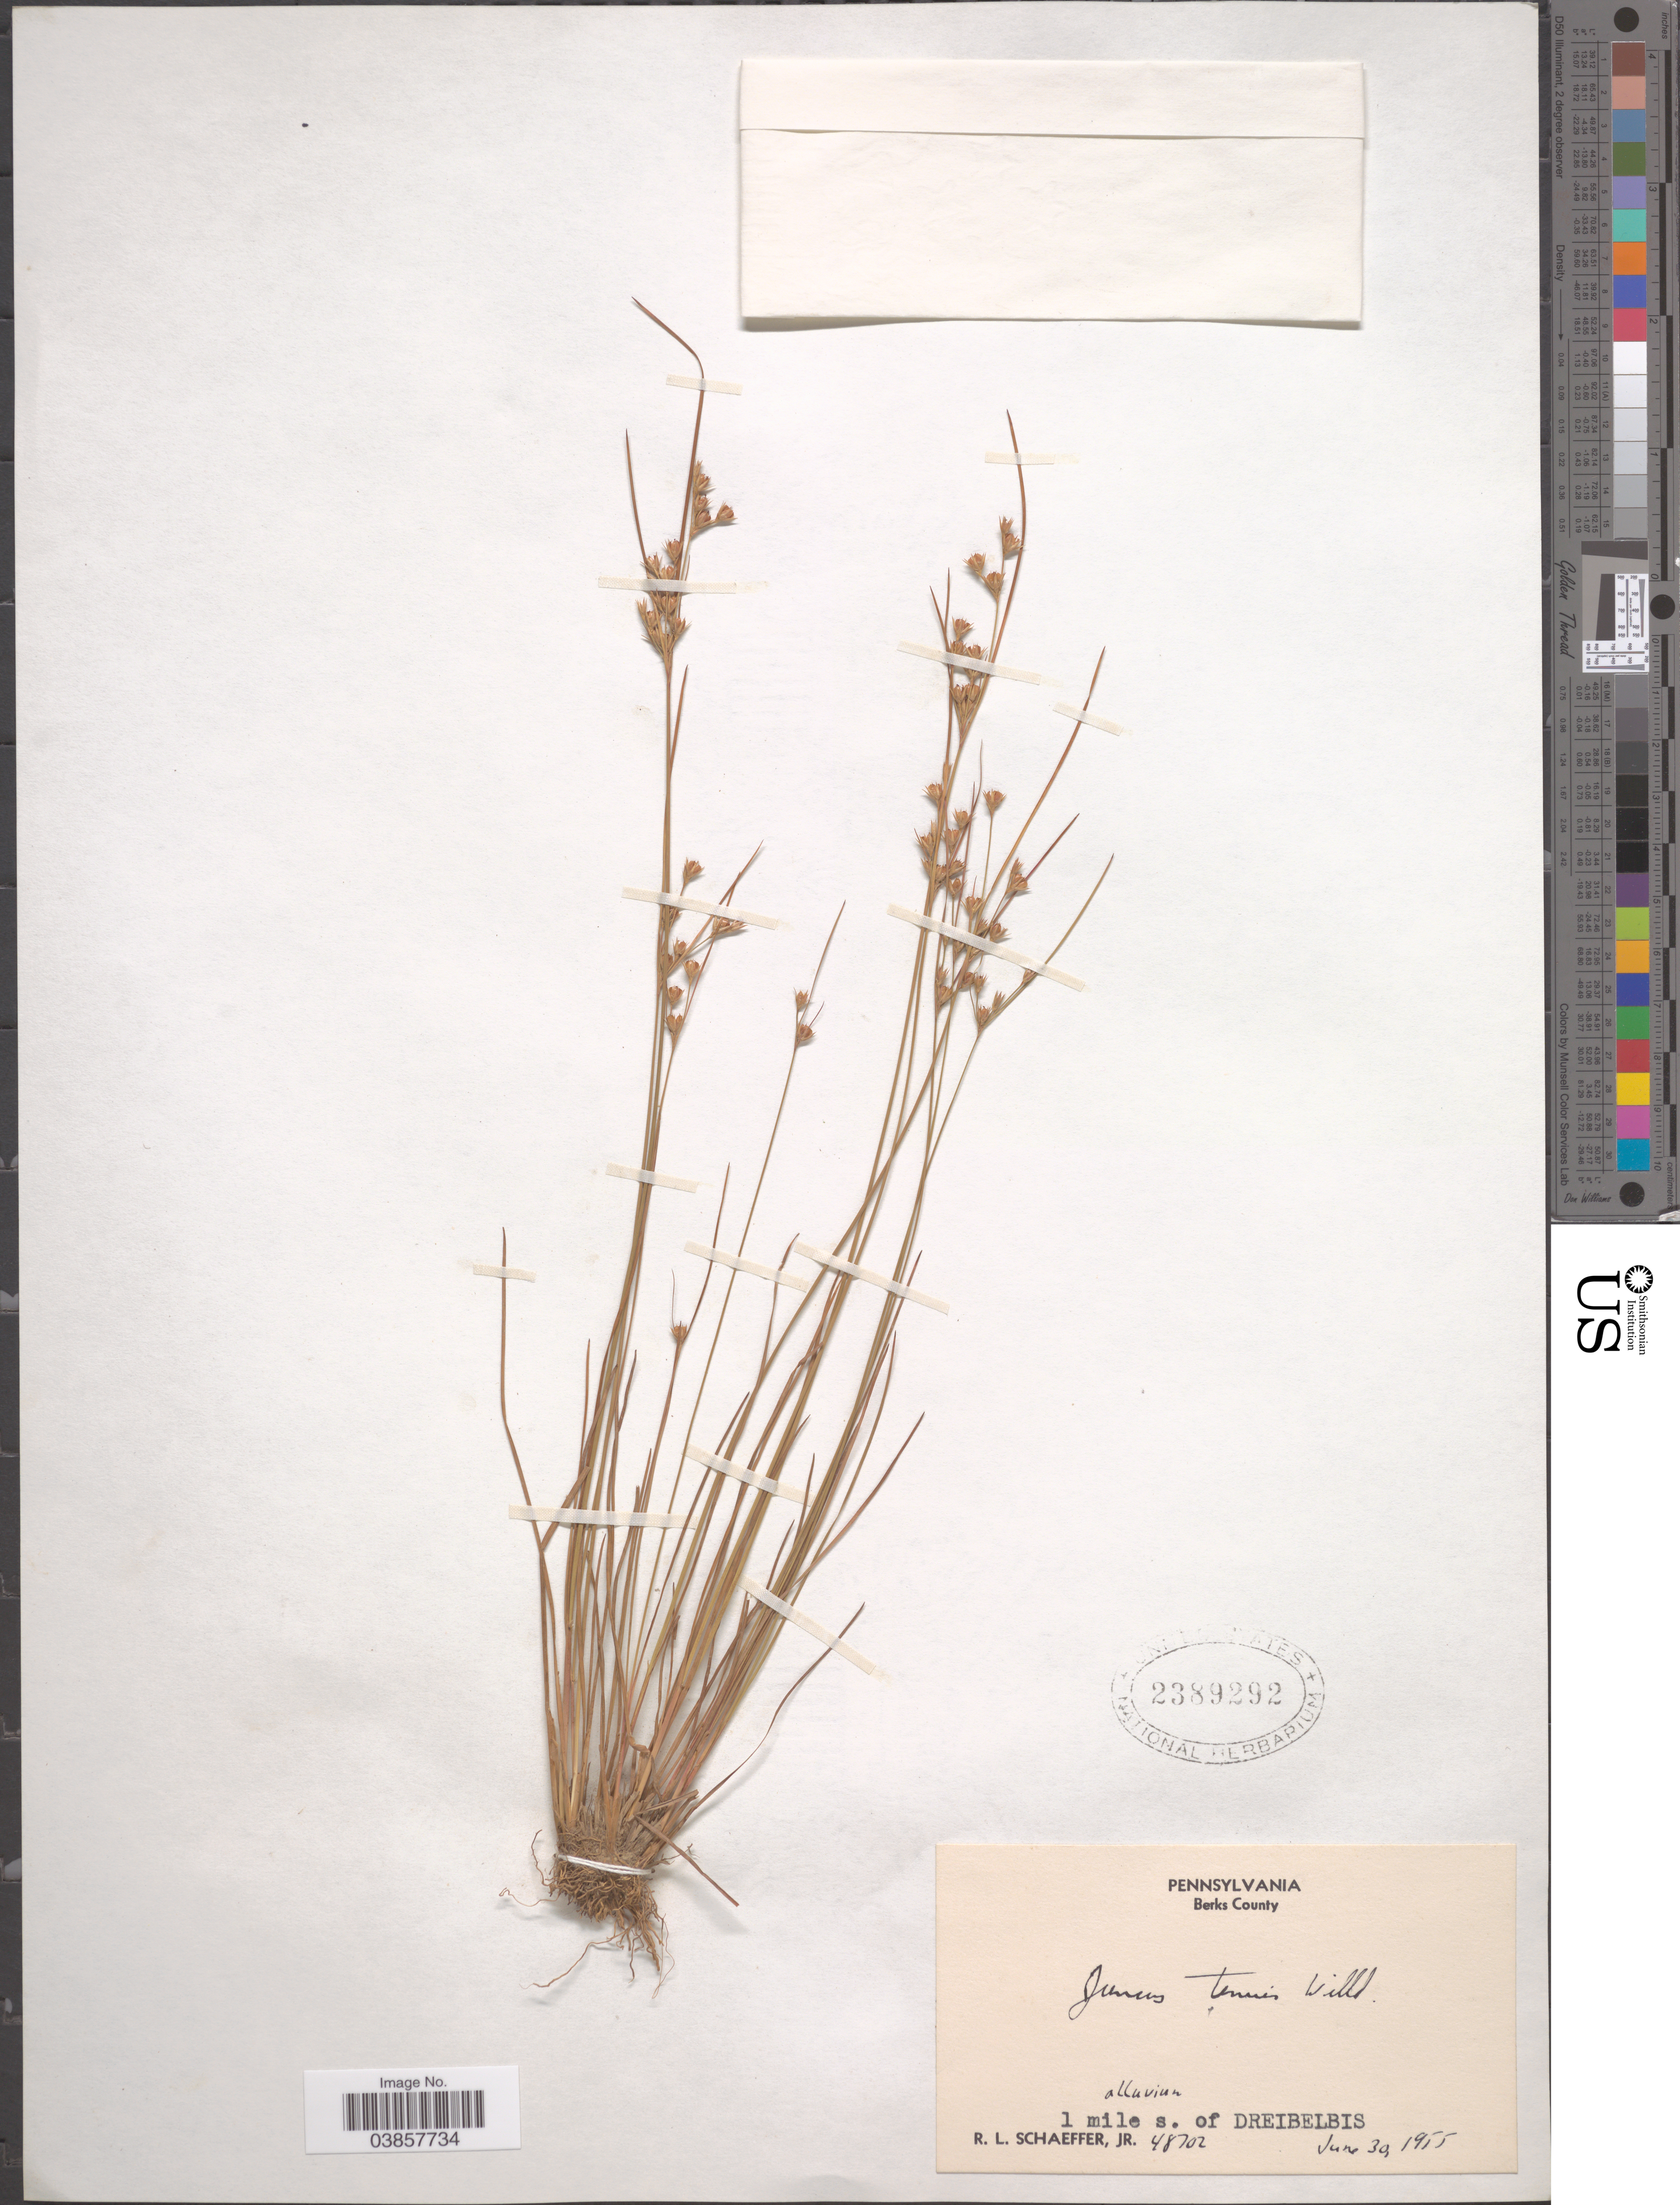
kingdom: Plantae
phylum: Tracheophyta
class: Liliopsida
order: Poales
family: Juncaceae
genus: Juncus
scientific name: Juncus tenuis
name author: Willd.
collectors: R. L. Schaeffer Jr.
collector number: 48702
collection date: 1955-06-30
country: United States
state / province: Pennsylvania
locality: Berks County. Alluvium. 1 mile s. of Dreibelbis.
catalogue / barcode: US 2389292